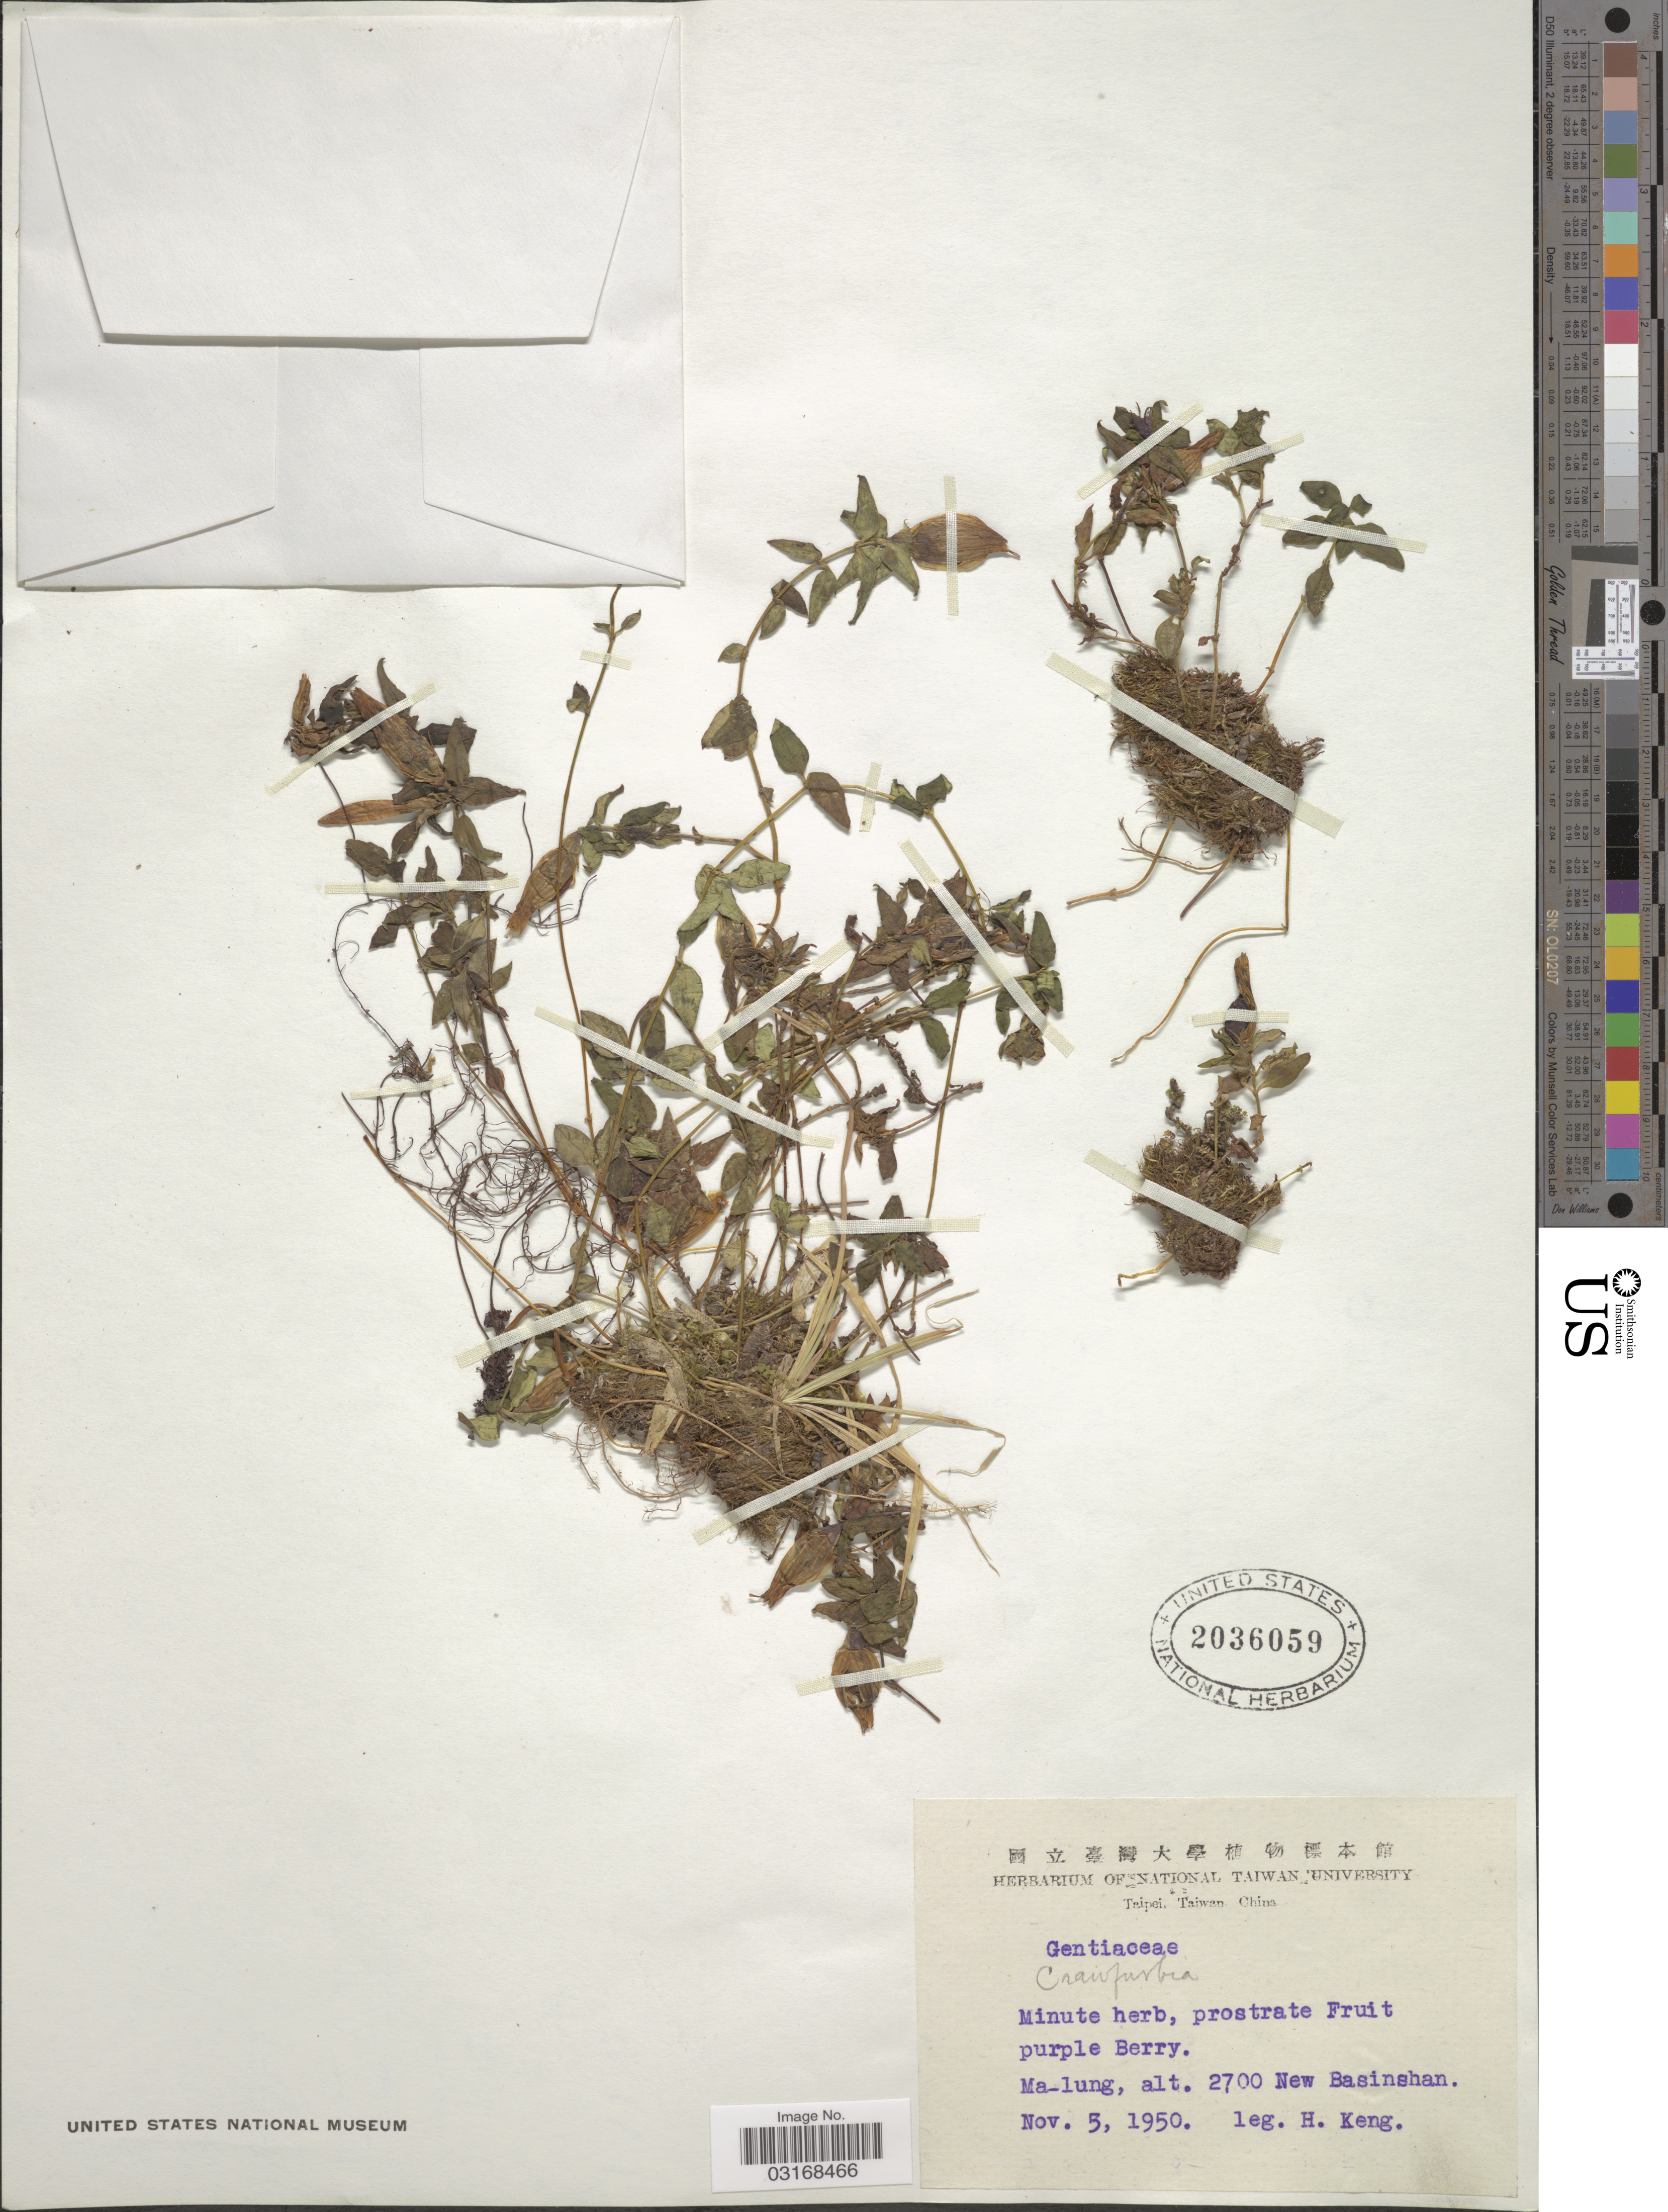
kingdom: Plantae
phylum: Tracheophyta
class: Magnoliopsida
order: Gentianales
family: Gentianaceae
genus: Crawfurdia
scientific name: Crawfurdia parvifolia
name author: (Hayata) Hayata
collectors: H. Keng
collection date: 1950-11-05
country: Taiwan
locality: Ma-lung New Basinshan.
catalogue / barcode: US 2036059